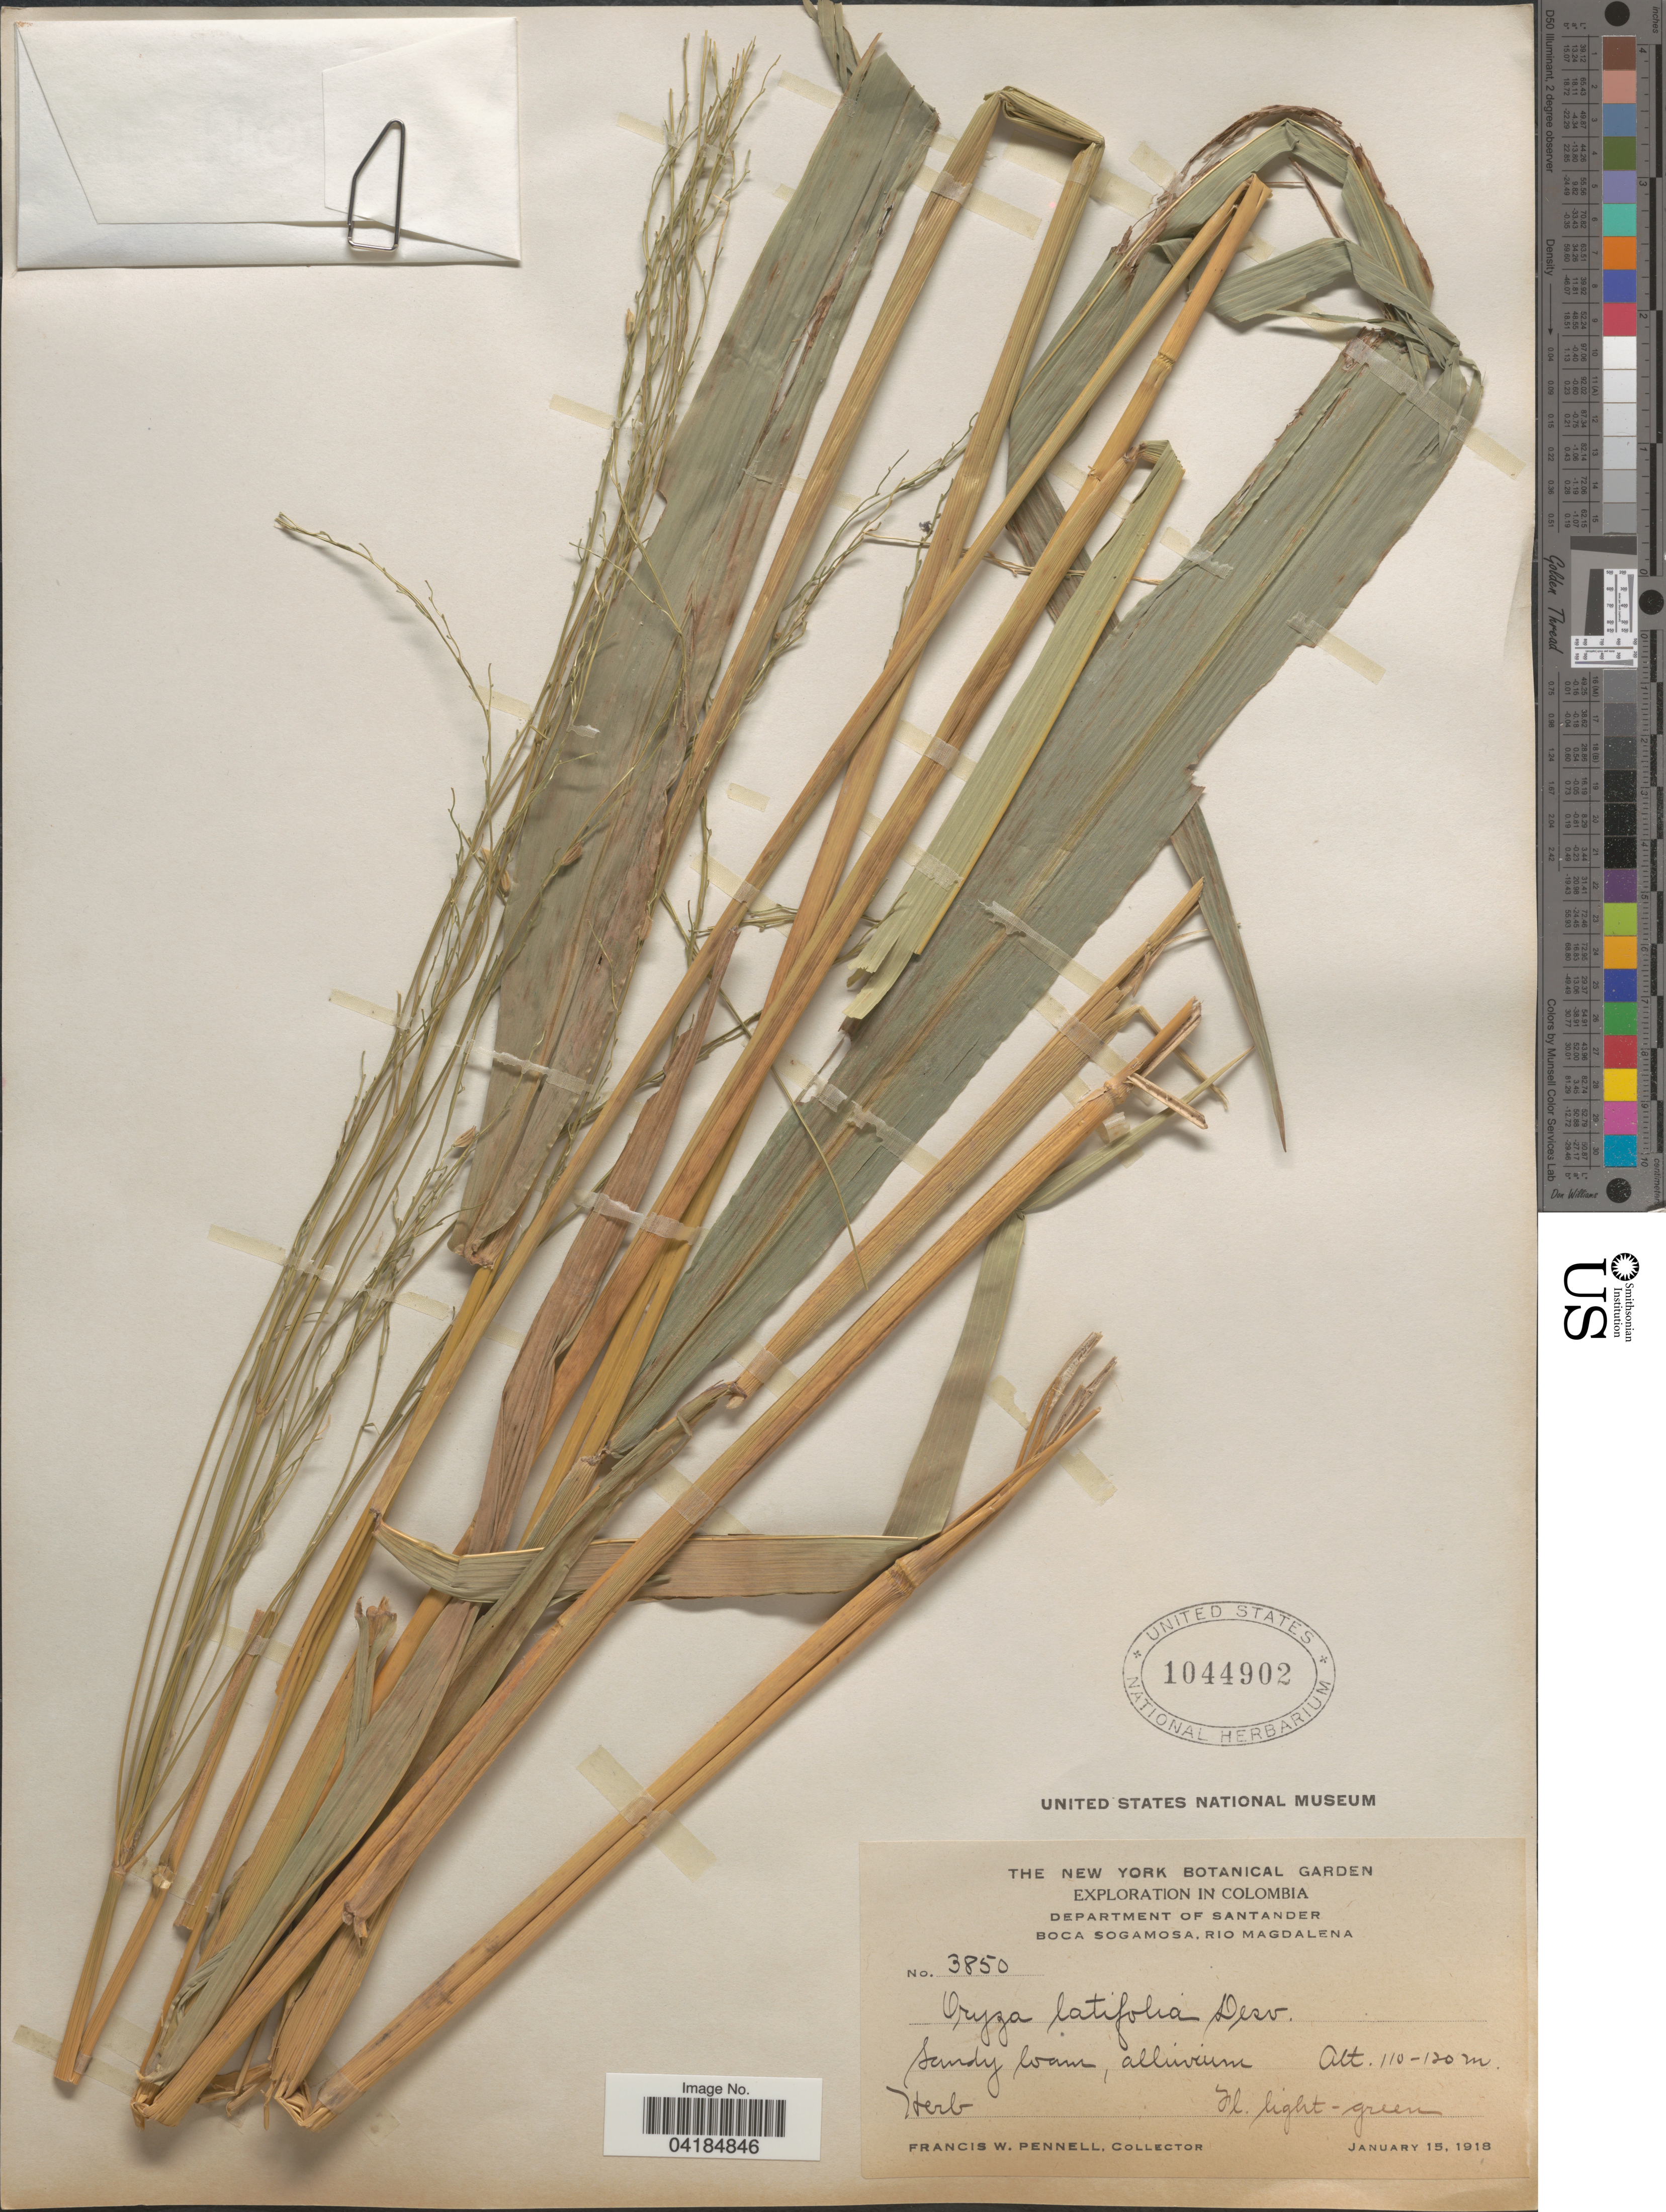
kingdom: Plantae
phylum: Tracheophyta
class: Liliopsida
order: Poales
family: Poaceae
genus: Oryza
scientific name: Oryza latifolia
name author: Desv.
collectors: F. W. Pennell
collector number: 3850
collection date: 1918-01-15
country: Colombia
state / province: Santander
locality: Exploration in Colombia. Department of Santander. Boca Sogamosa, Rio Magdalena.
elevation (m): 110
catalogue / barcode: US 1044902